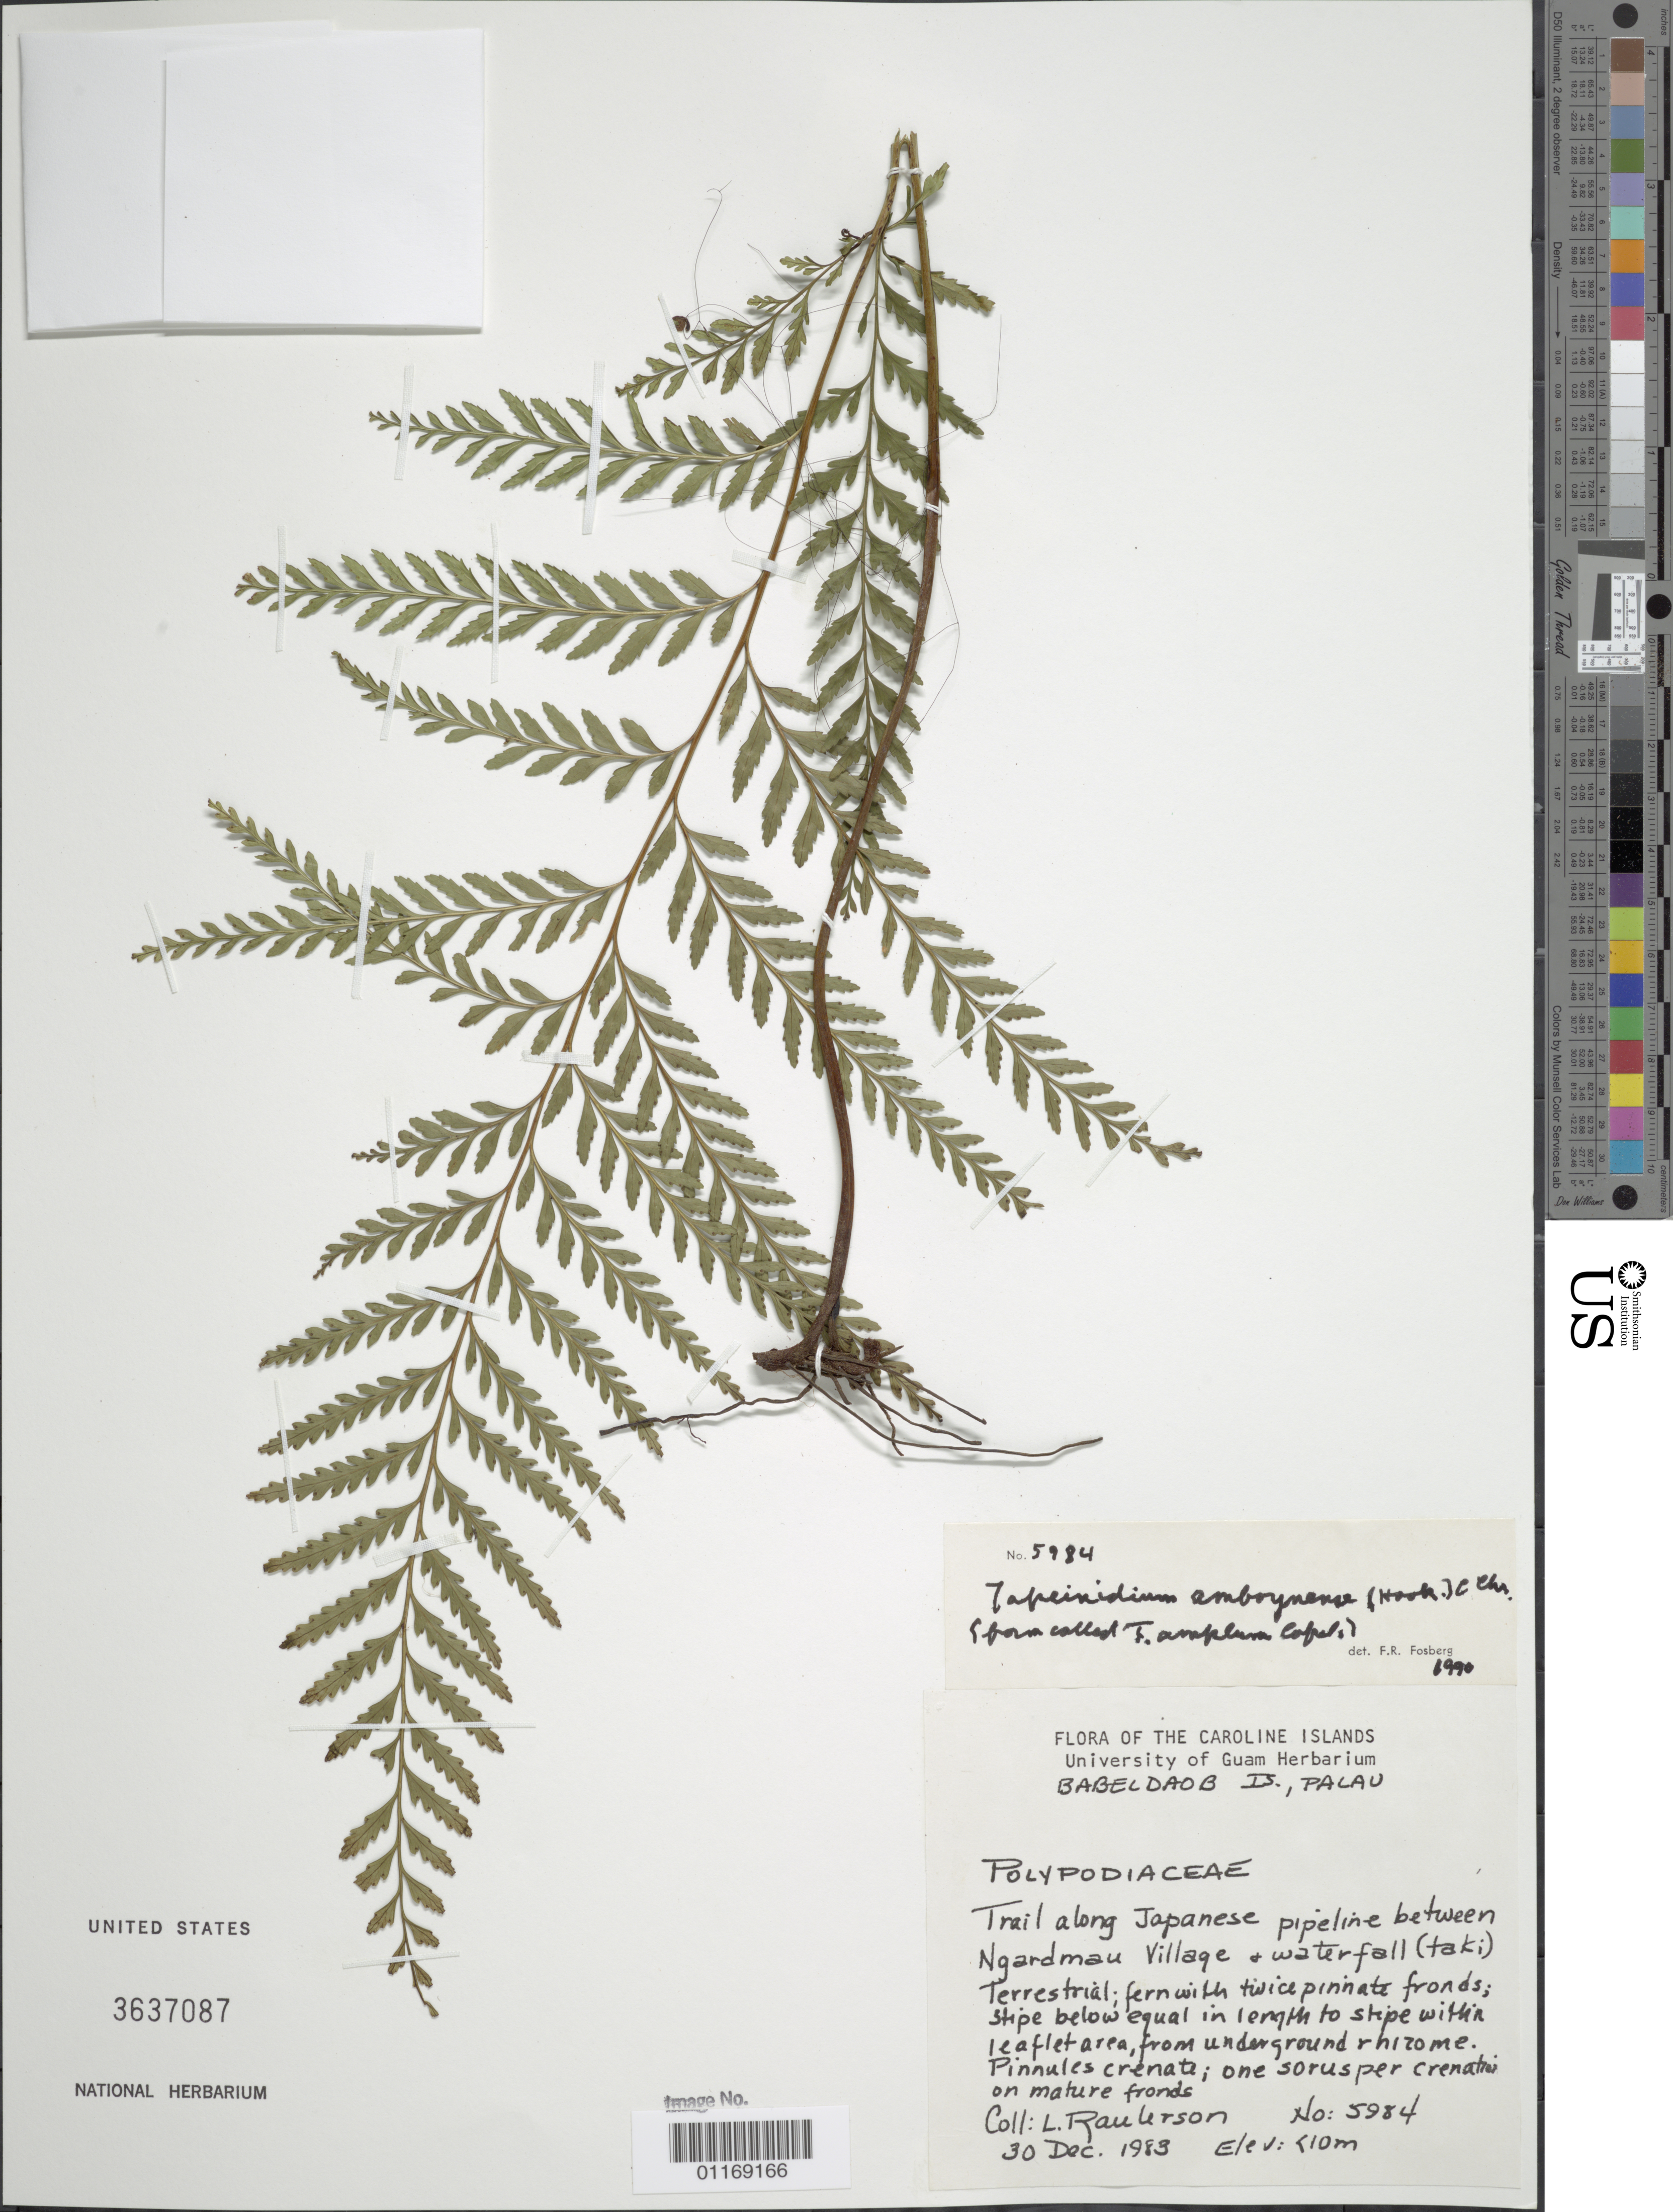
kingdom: Plantae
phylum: Tracheophyta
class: Polypodiopsida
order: Polypodiales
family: Lindsaeaceae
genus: Tapeinidium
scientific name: Tapeinidium amboynense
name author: (Hook.) C. Chr.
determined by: Fosberg, F. R.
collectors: L. Raulerson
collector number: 5984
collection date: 1983-12-30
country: Palau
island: Babeldaob [Babelthuap]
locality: Trail along Japanese pipline between Ngardmau Village + waterfall (taki).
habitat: Waterfall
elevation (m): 10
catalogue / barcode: US 3637087